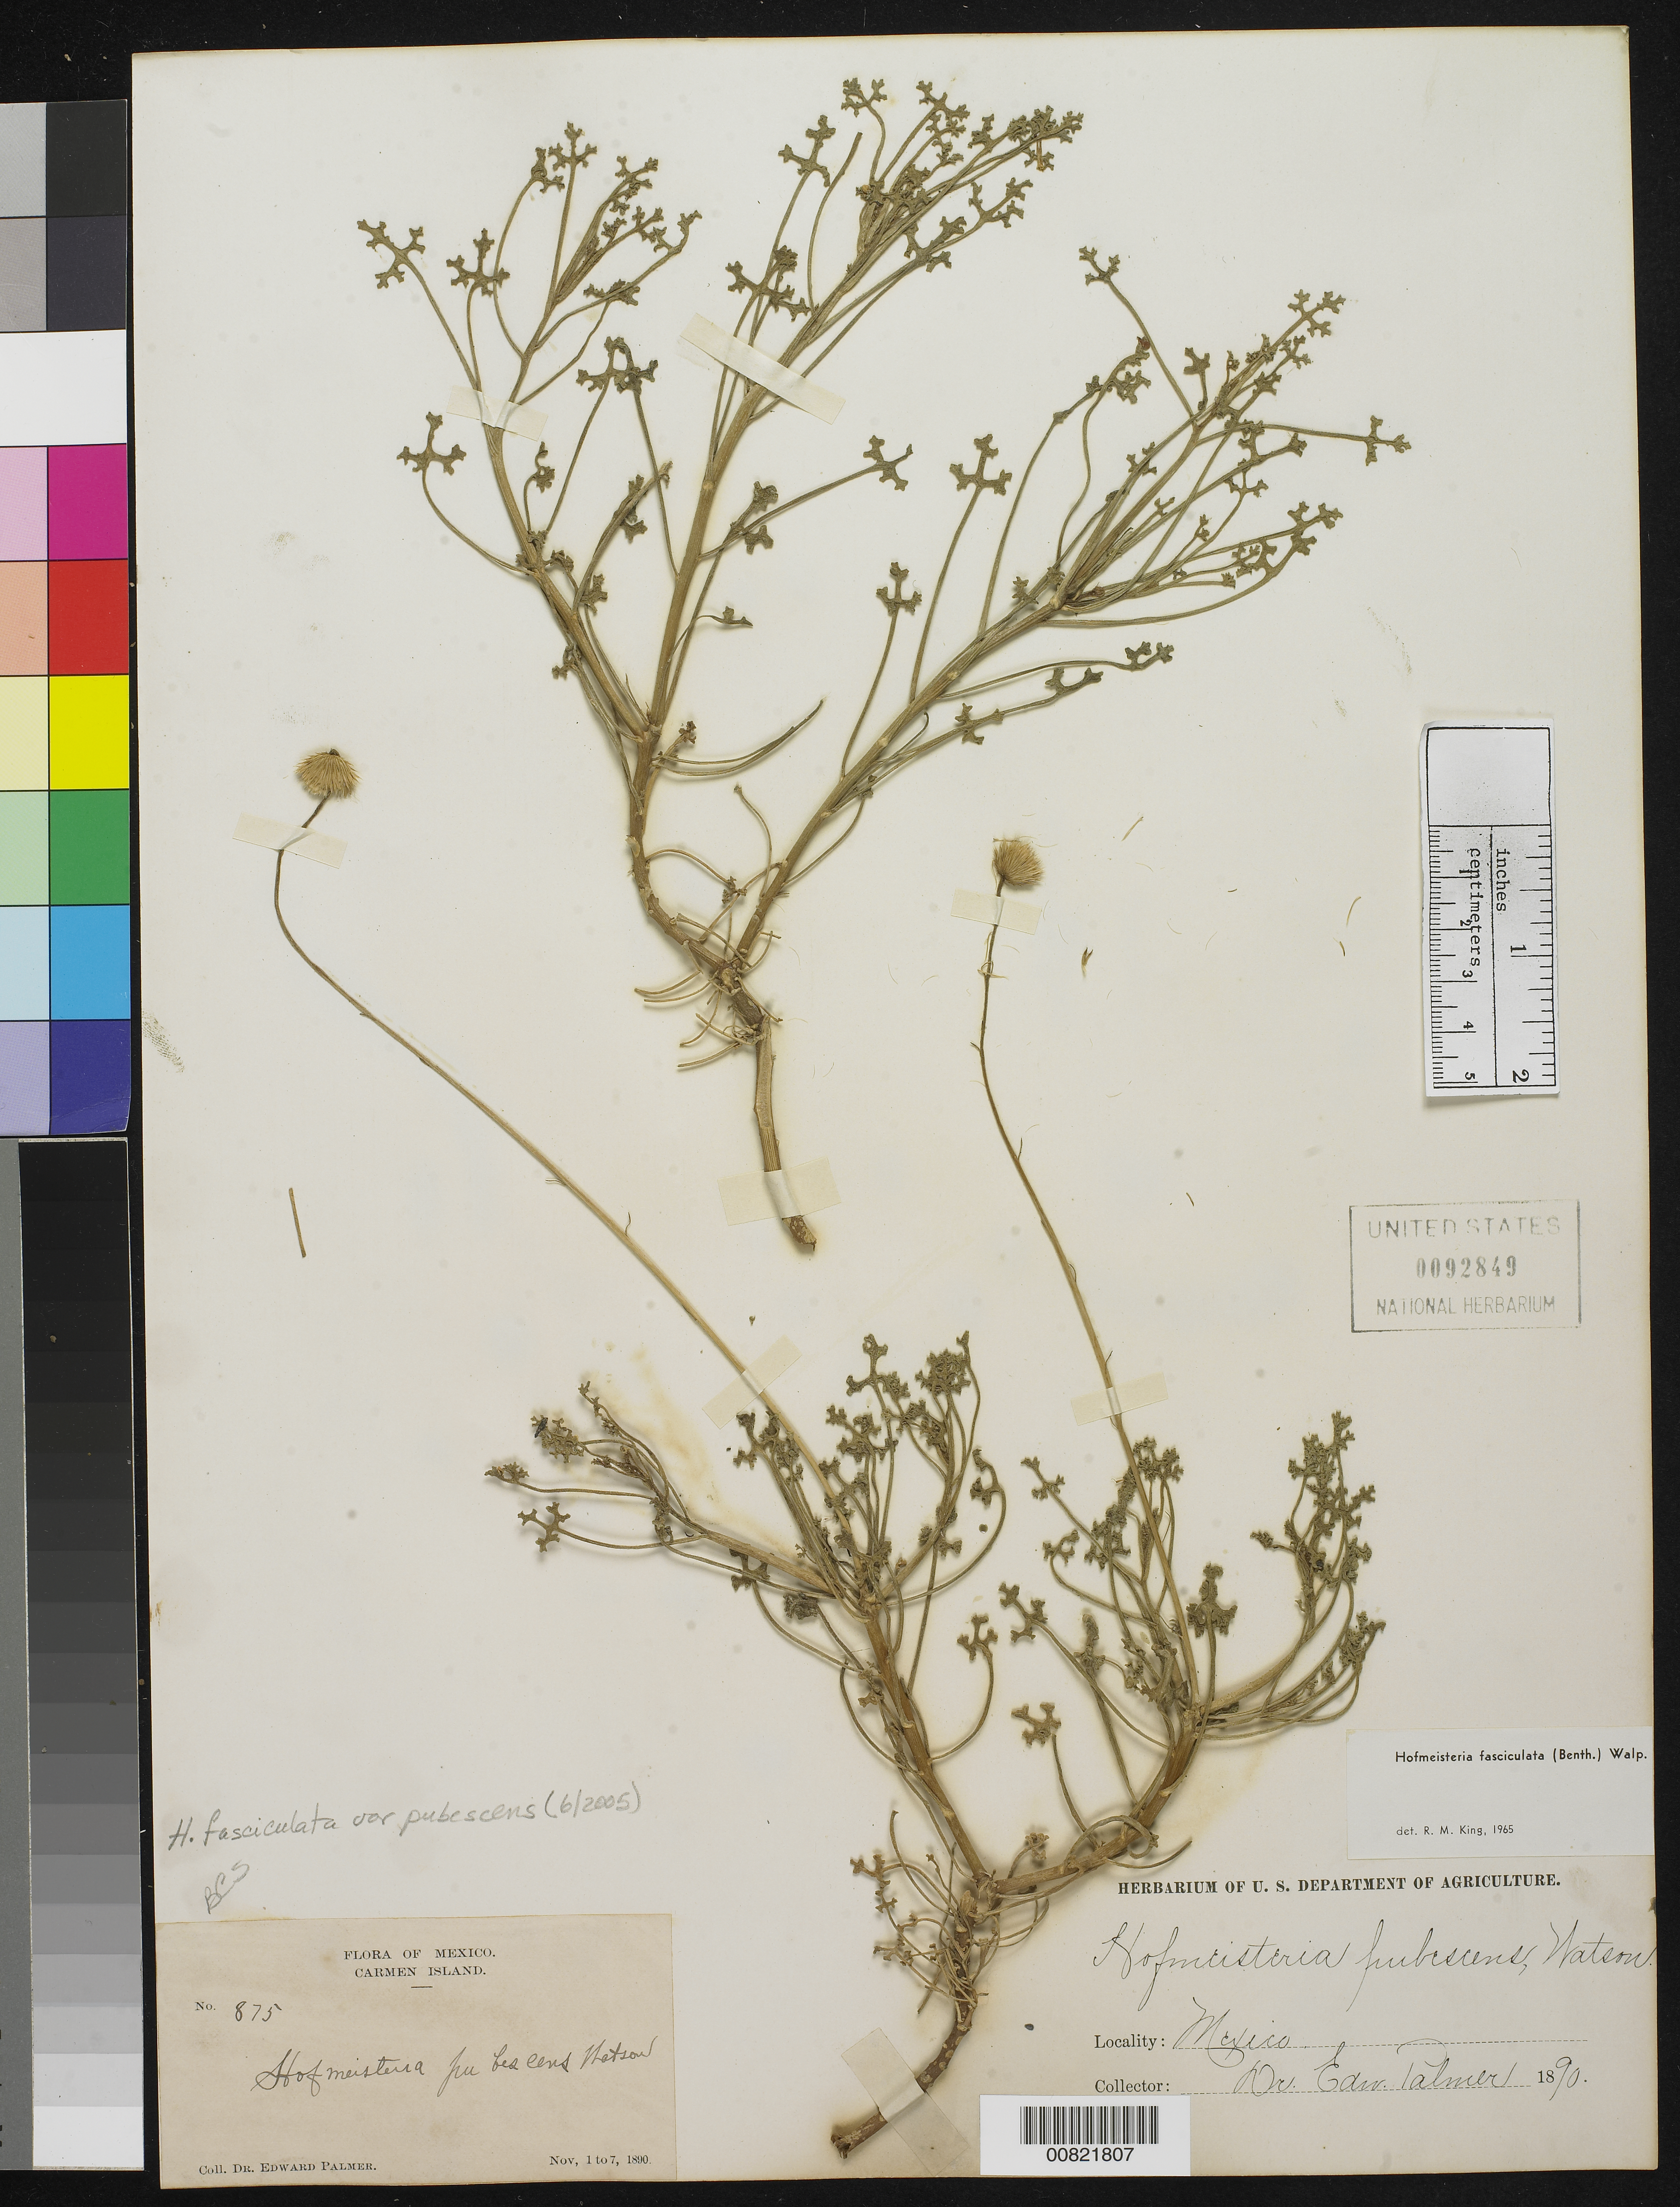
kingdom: Plantae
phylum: Tracheophyta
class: Magnoliopsida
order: Asterales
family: Asteraceae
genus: Hofmeisteria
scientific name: Hofmeisteria fasciculata var. pubescens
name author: (S. Watson) B.L. Rob.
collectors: E. Palmer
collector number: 875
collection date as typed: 01 Nov 1890 to 07 Nov 1890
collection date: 1890-11-01/1890-11-07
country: Mexico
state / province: Baja California Sur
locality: Carmen Island, Baja California Sur.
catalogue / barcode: US 92849